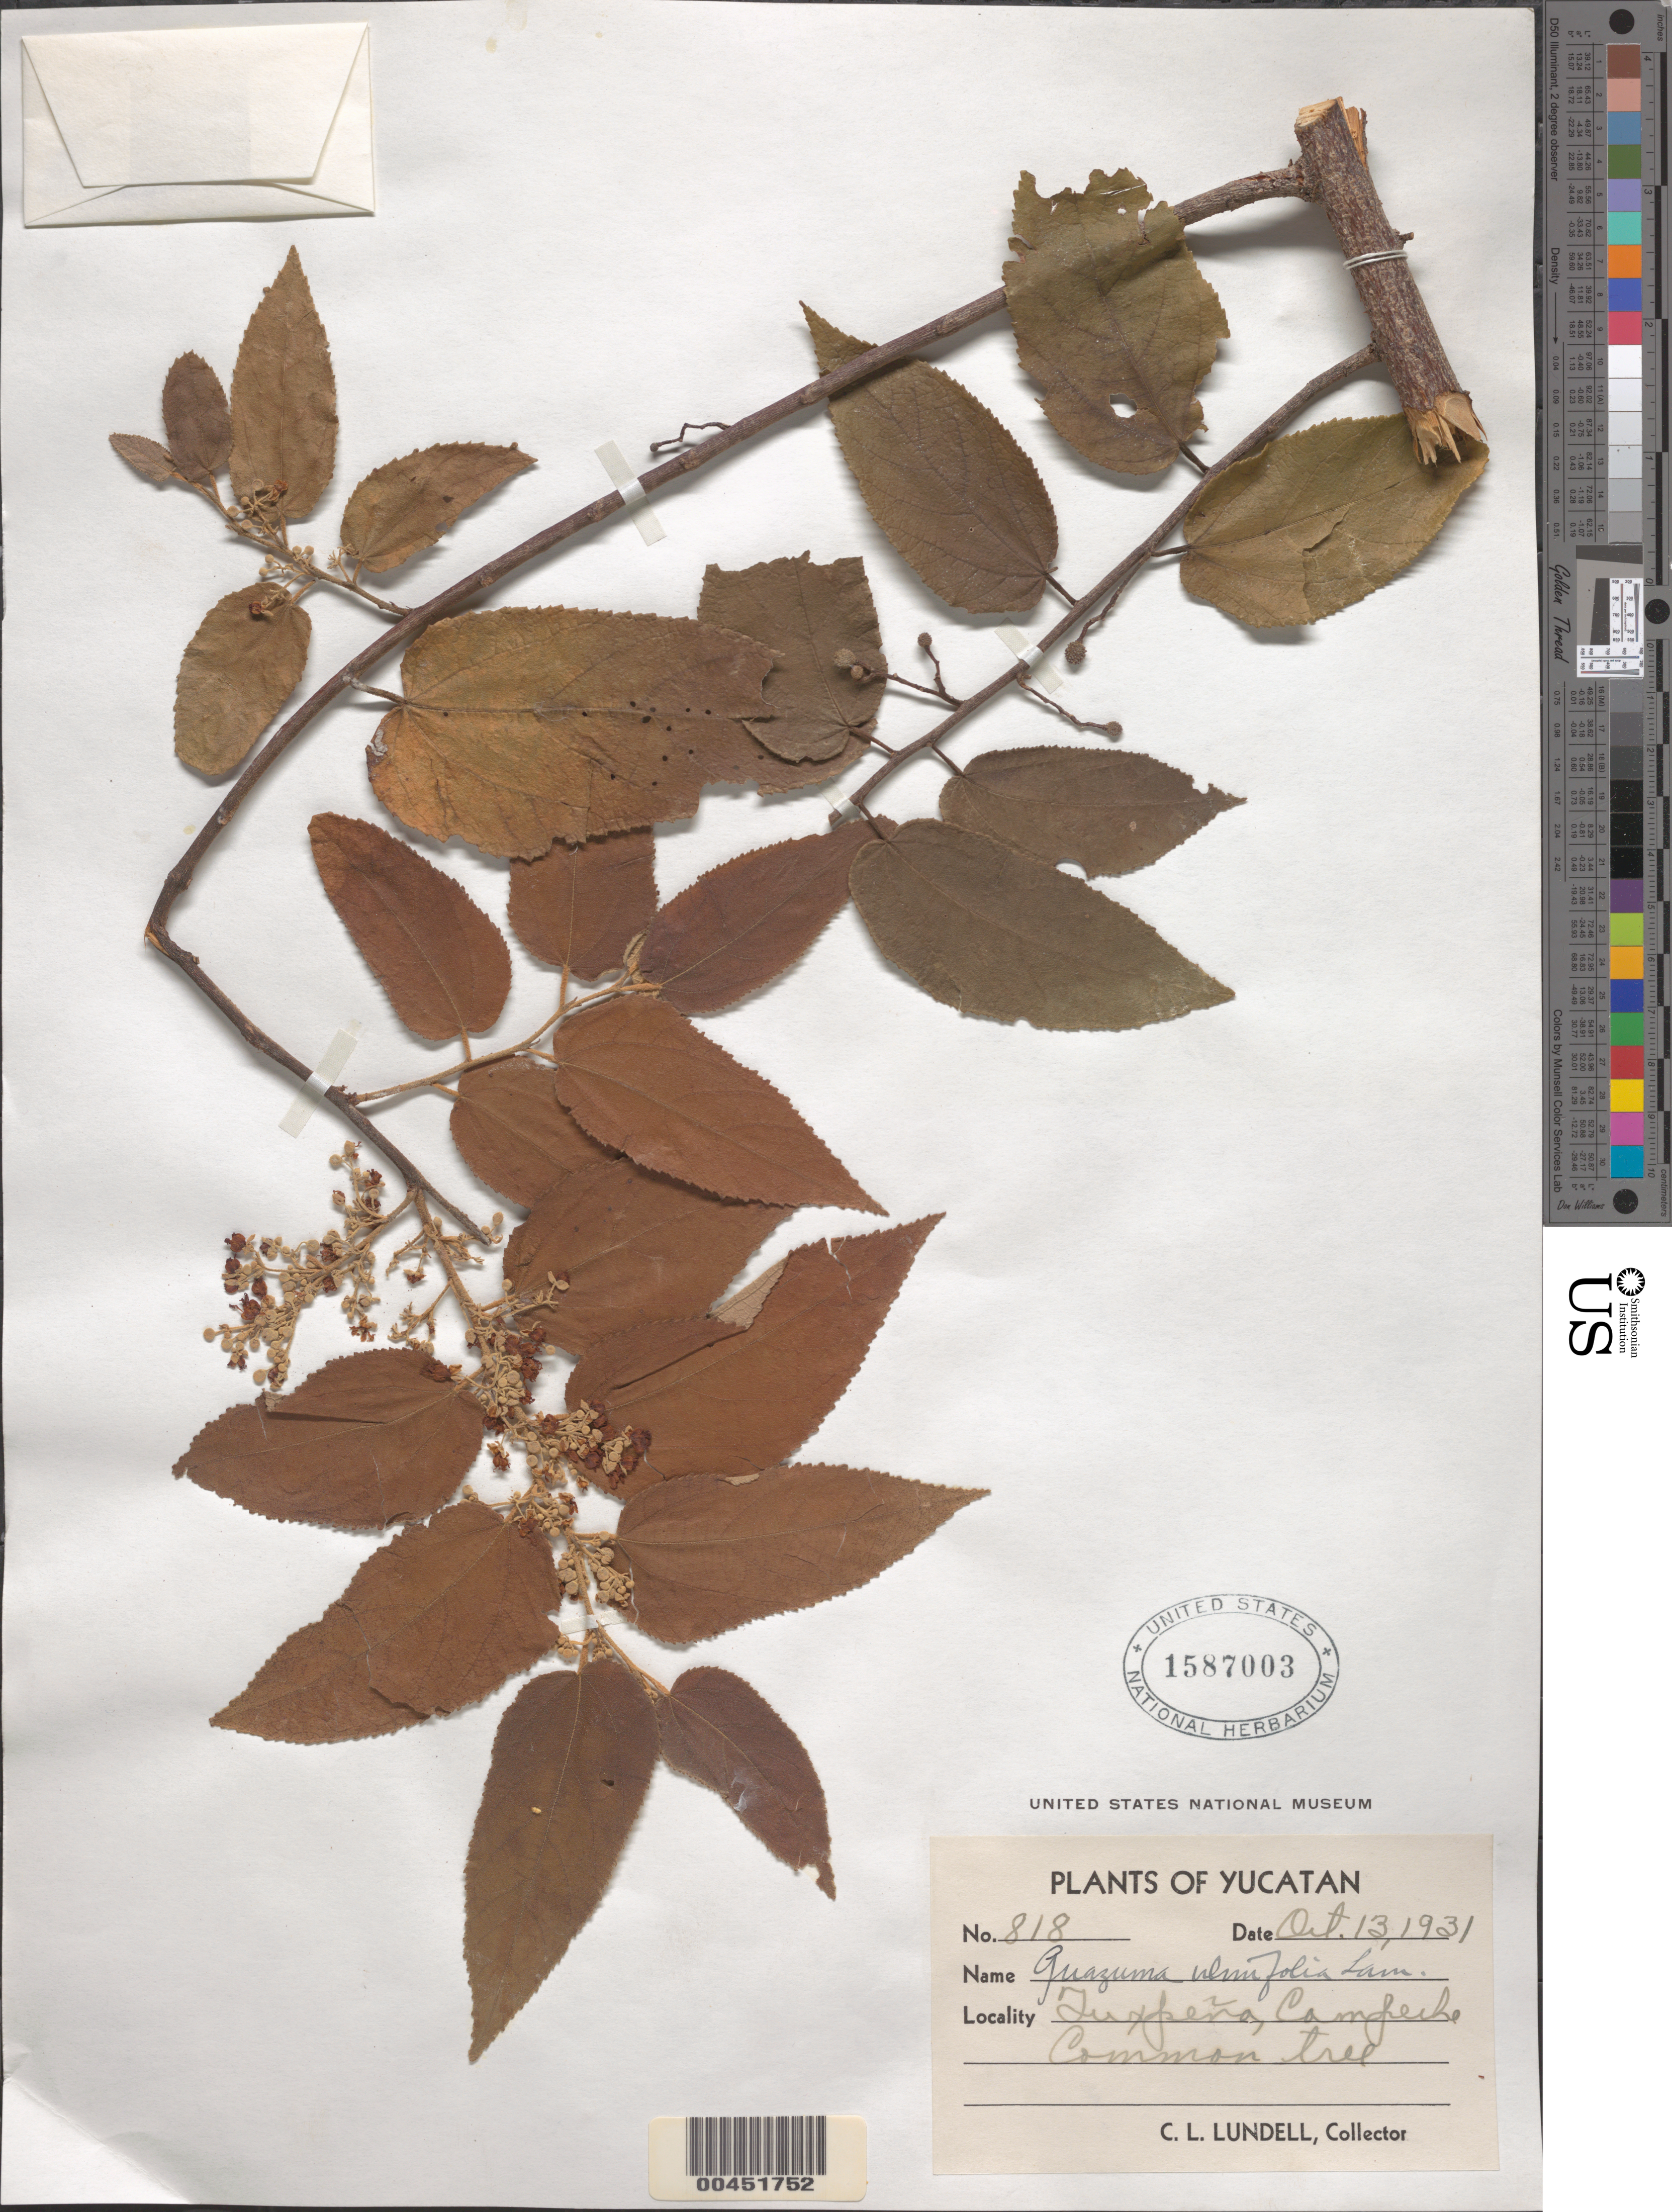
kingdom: Plantae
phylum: Tracheophyta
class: Magnoliopsida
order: Malvales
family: Malvaceae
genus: Guazuma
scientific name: Guazuma ulmifolia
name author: Lam.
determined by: Dorr, L. J., (BOT), Smithsonian Institution - National Museum of Natural History (UNITED STATES)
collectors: C. L. Lundell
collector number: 818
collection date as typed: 13 Oct 1931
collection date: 1931-10-13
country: Mexico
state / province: Campeche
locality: Tuxpeña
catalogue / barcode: US 1587003